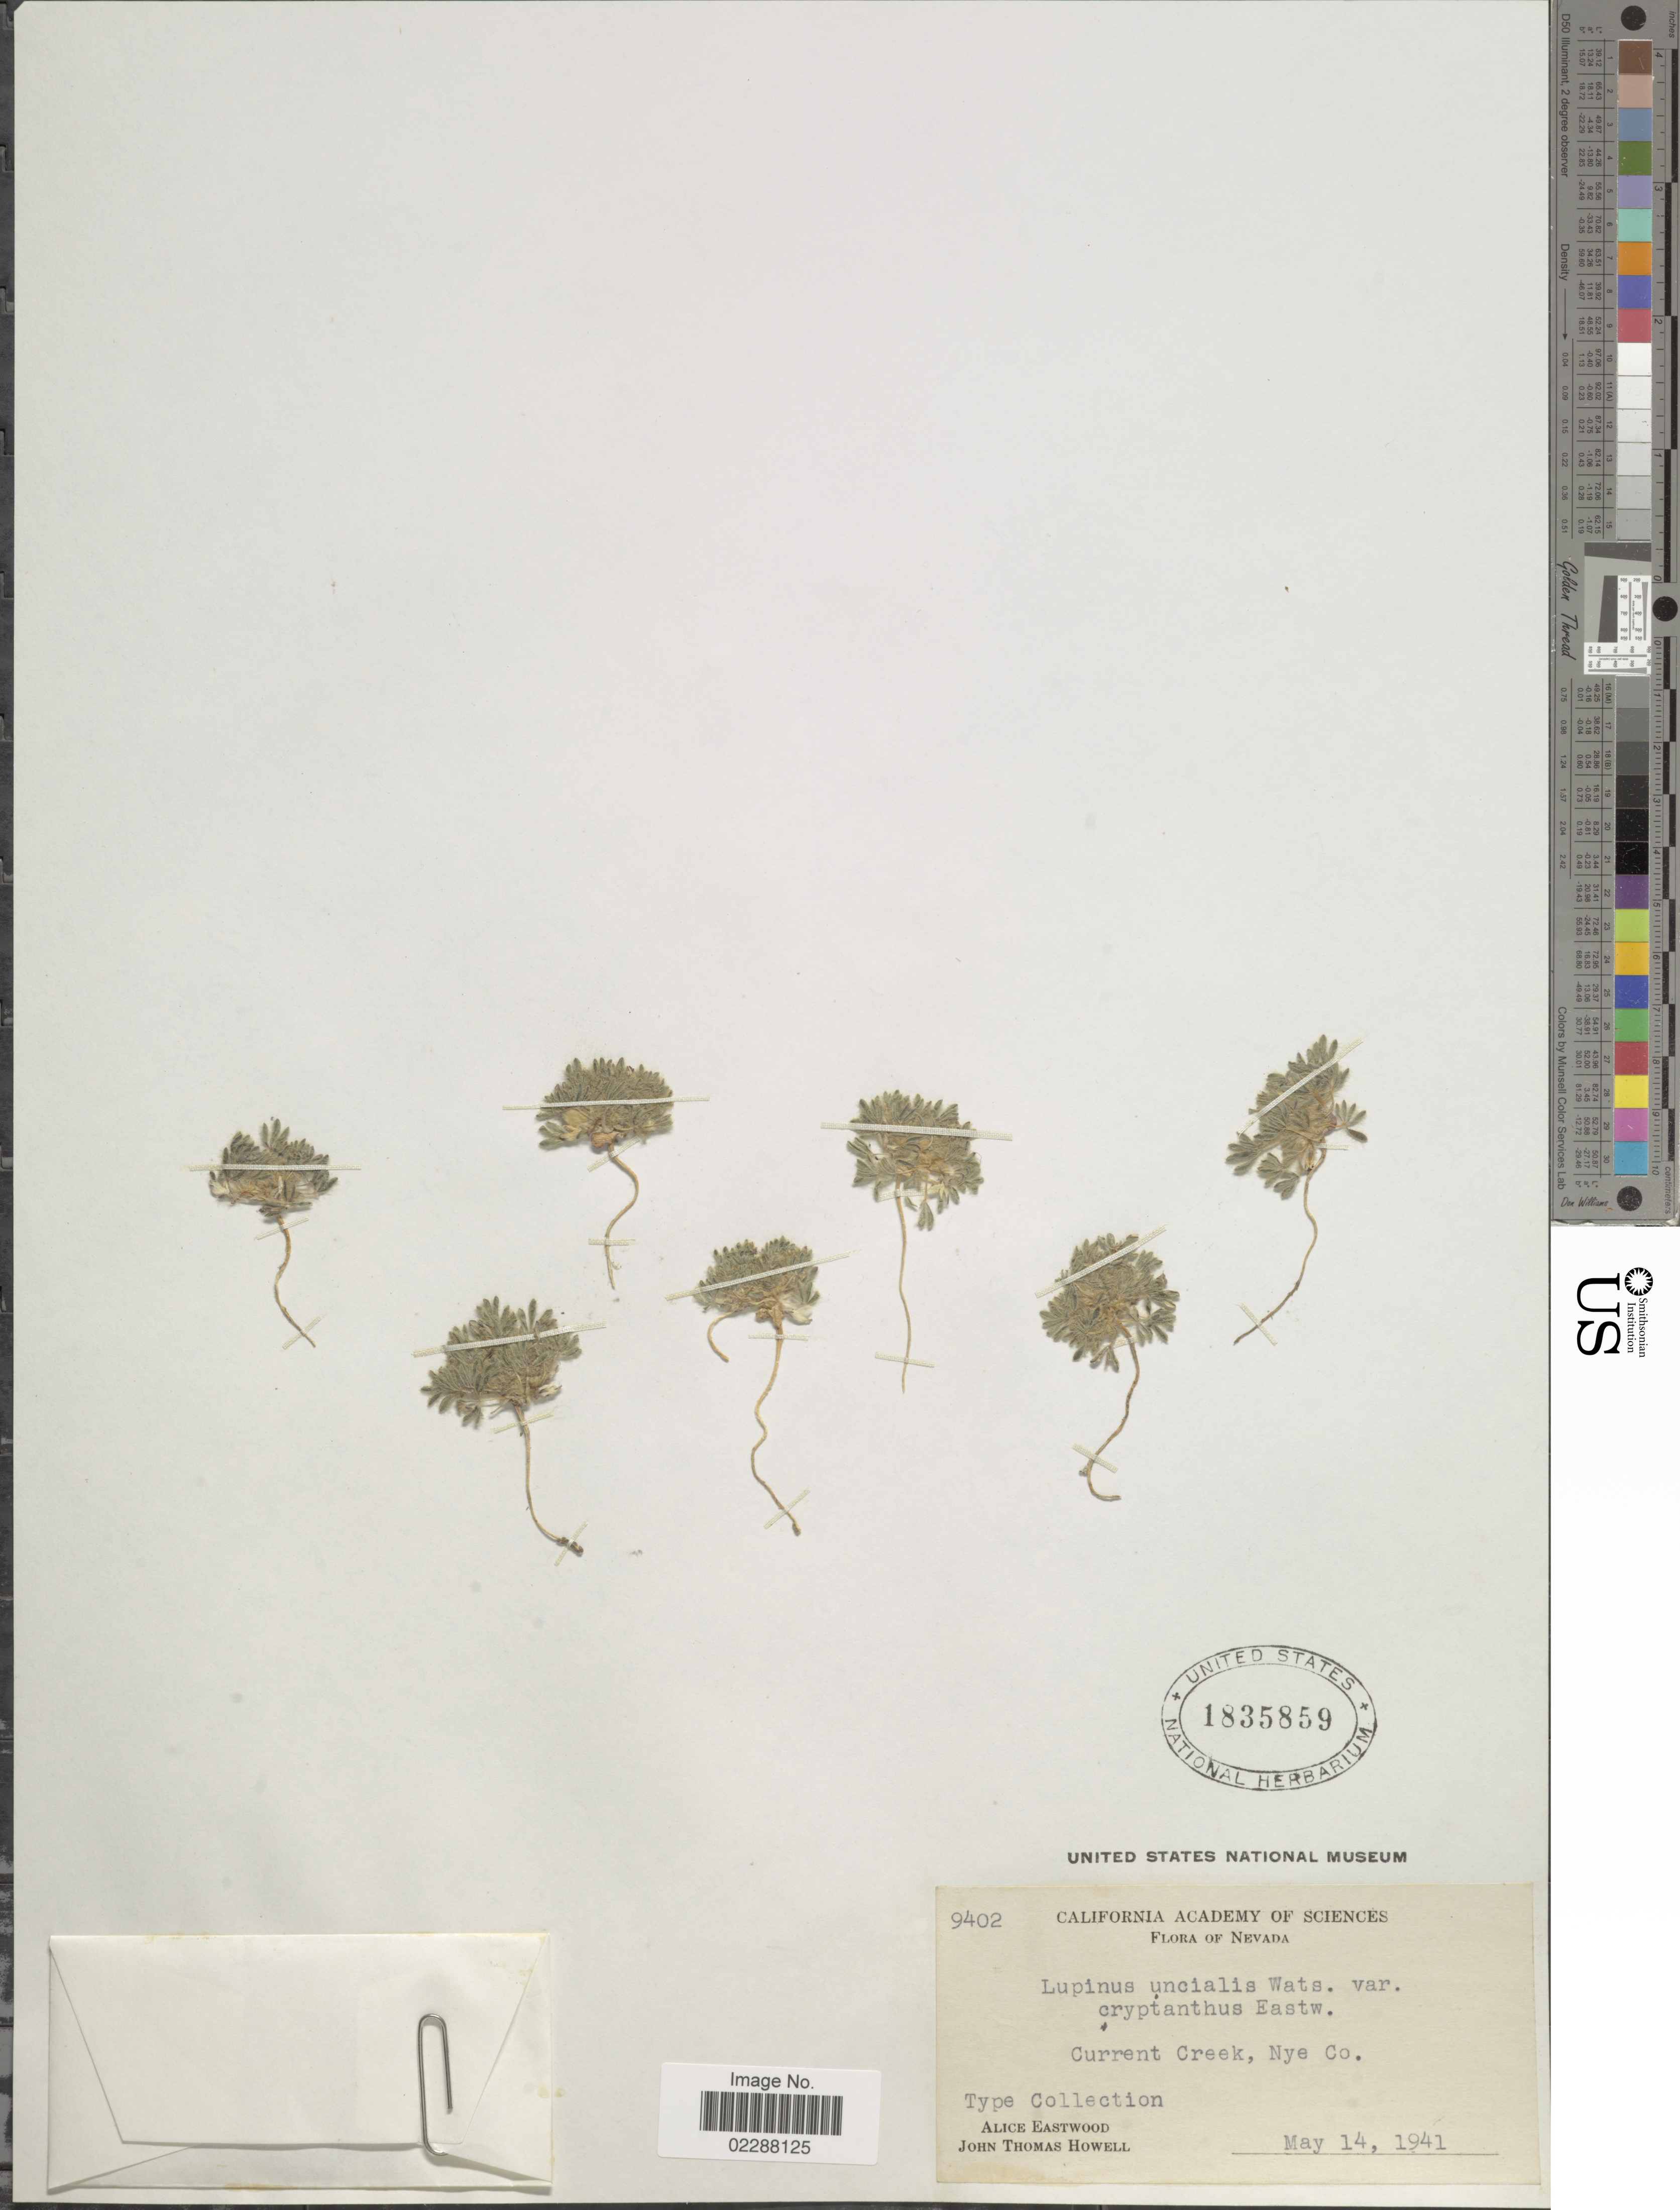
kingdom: Plantae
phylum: Tracheophyta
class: Magnoliopsida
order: Fabales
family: Fabaceae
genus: Lupinus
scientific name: Lupinus uncialis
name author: S. Watson in C. King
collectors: A. Eastwood & J. T. Howell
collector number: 9402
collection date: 1941-05-14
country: United States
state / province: Nevada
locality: Current Creek, Nye Co.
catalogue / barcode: US 1835859